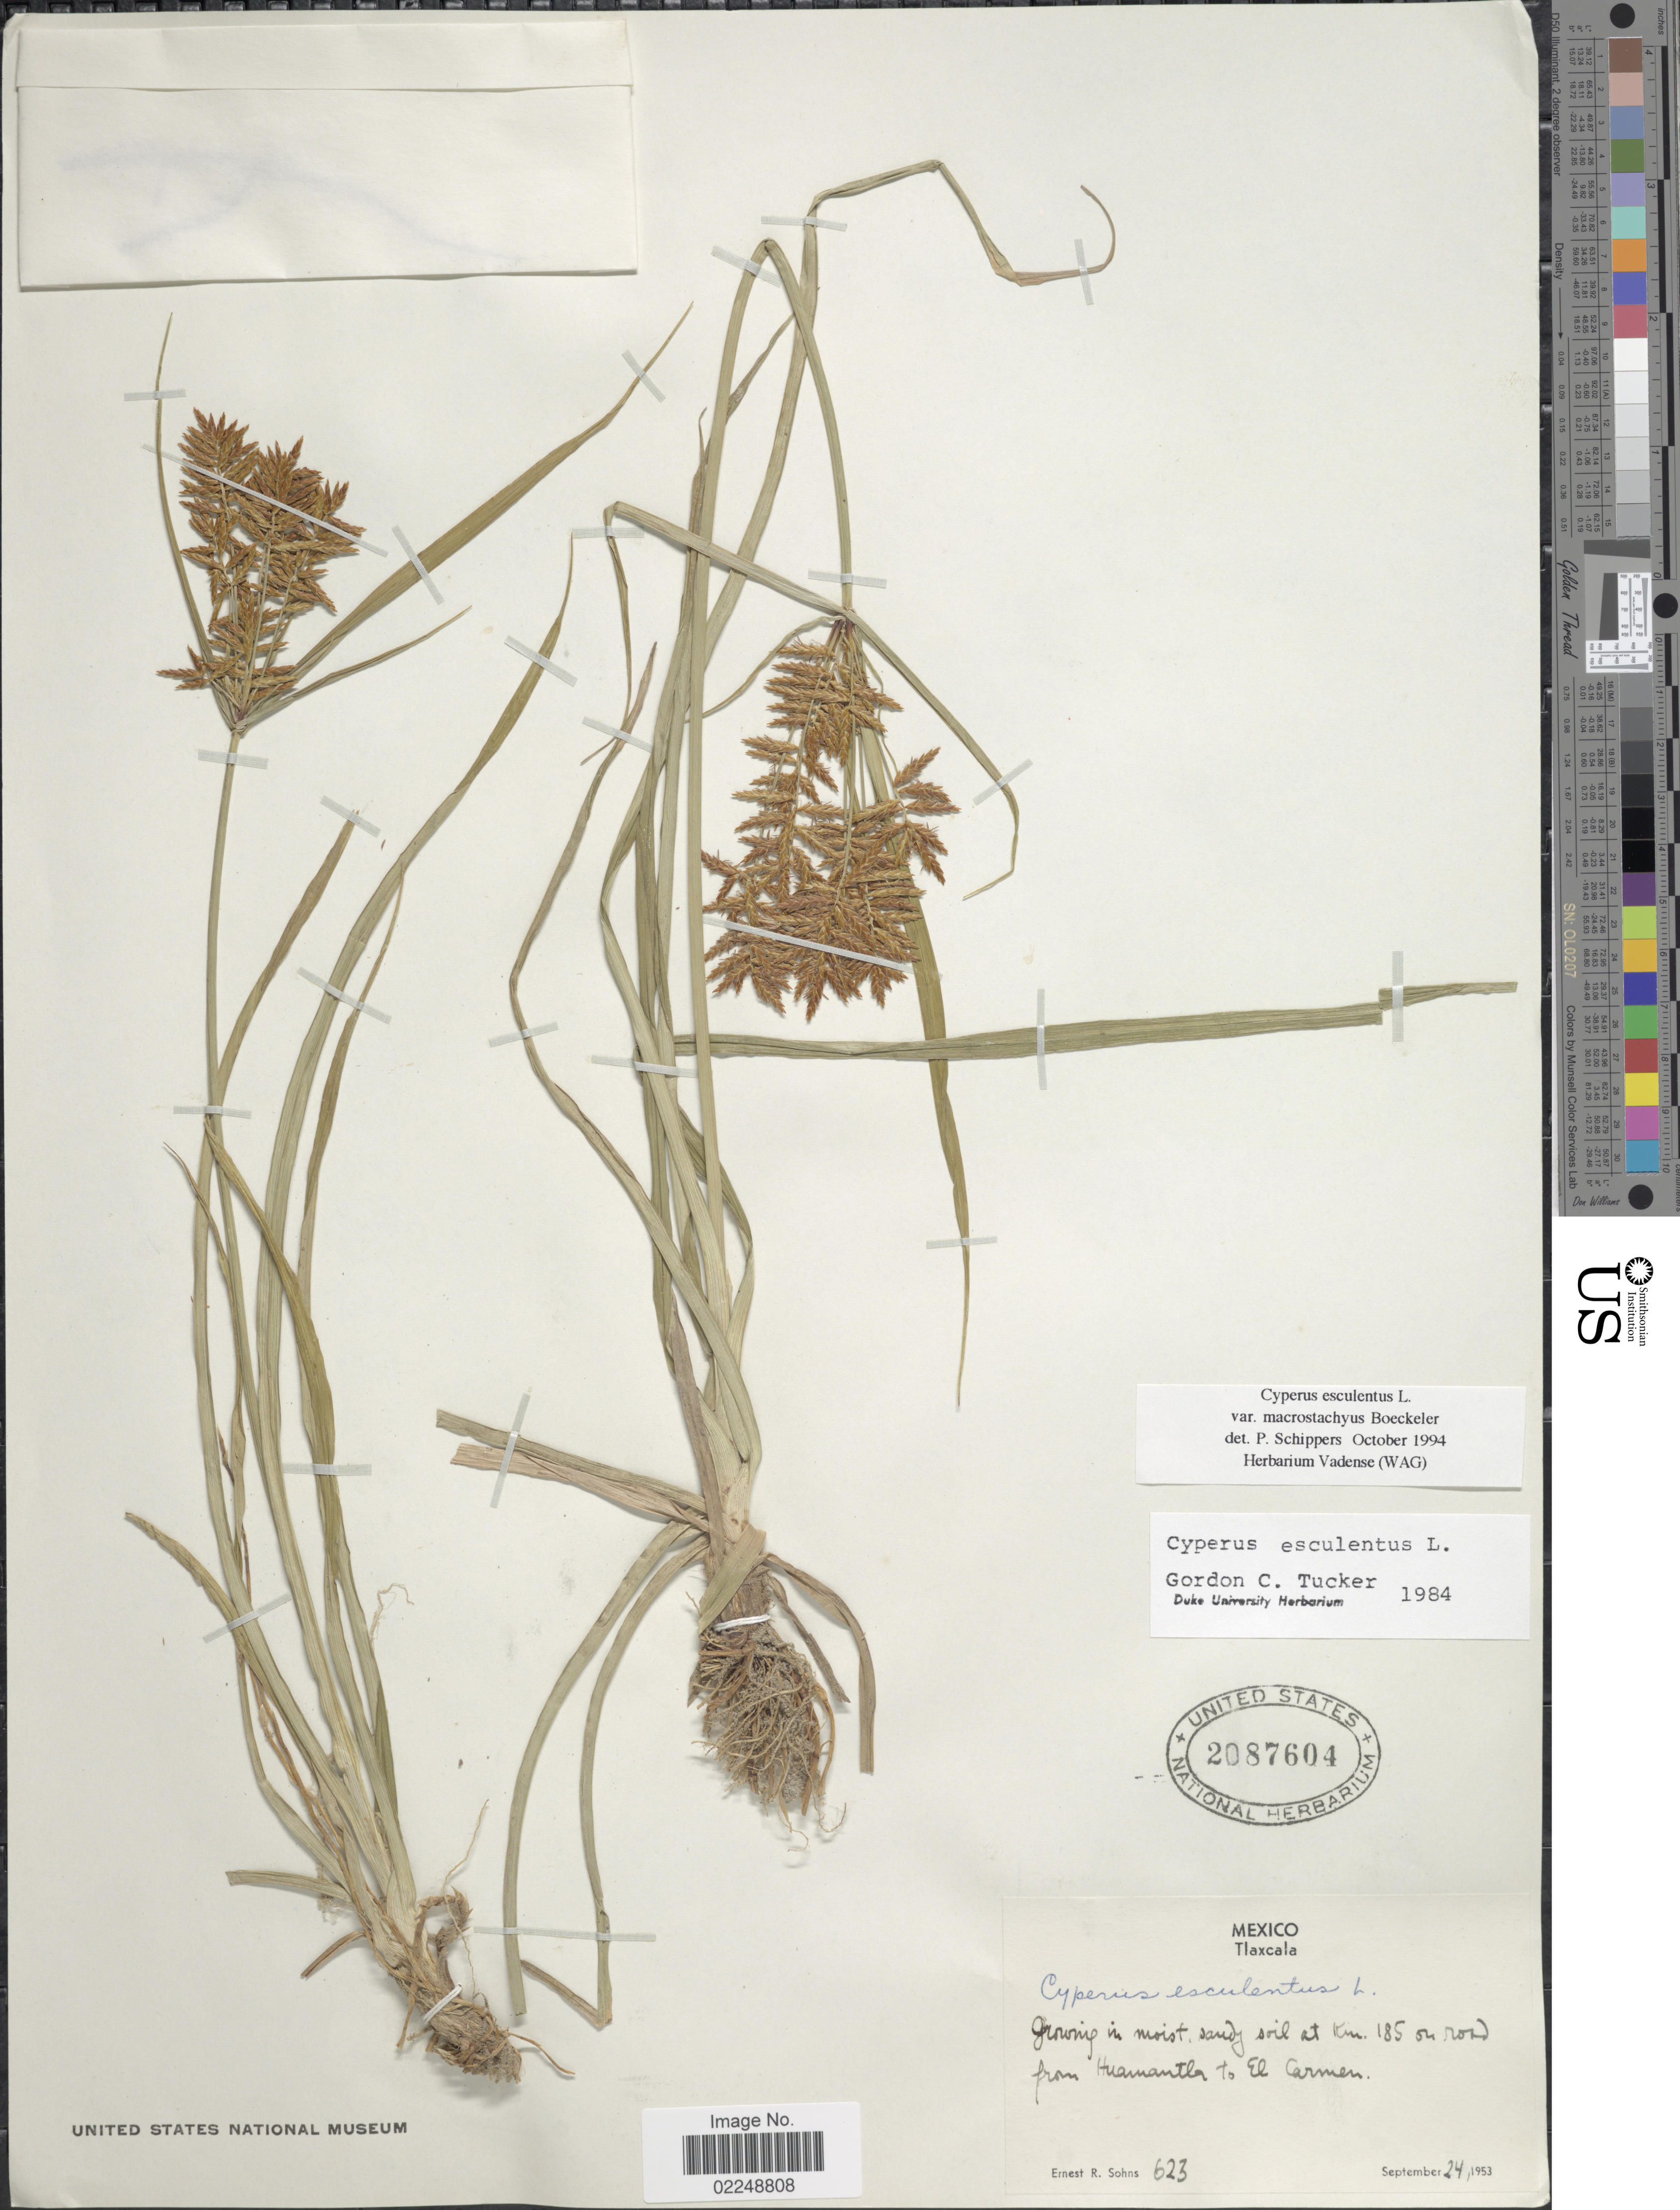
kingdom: Plantae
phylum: Tracheophyta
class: Liliopsida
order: Poales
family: Cyperaceae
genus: Cyperus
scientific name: Cyperus esculentus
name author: L.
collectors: E. R. Sohns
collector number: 623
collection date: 1953-09-24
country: Mexico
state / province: Tlaxcala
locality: Km 185 on road from Huamantla to El Carmen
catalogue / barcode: US 2087604